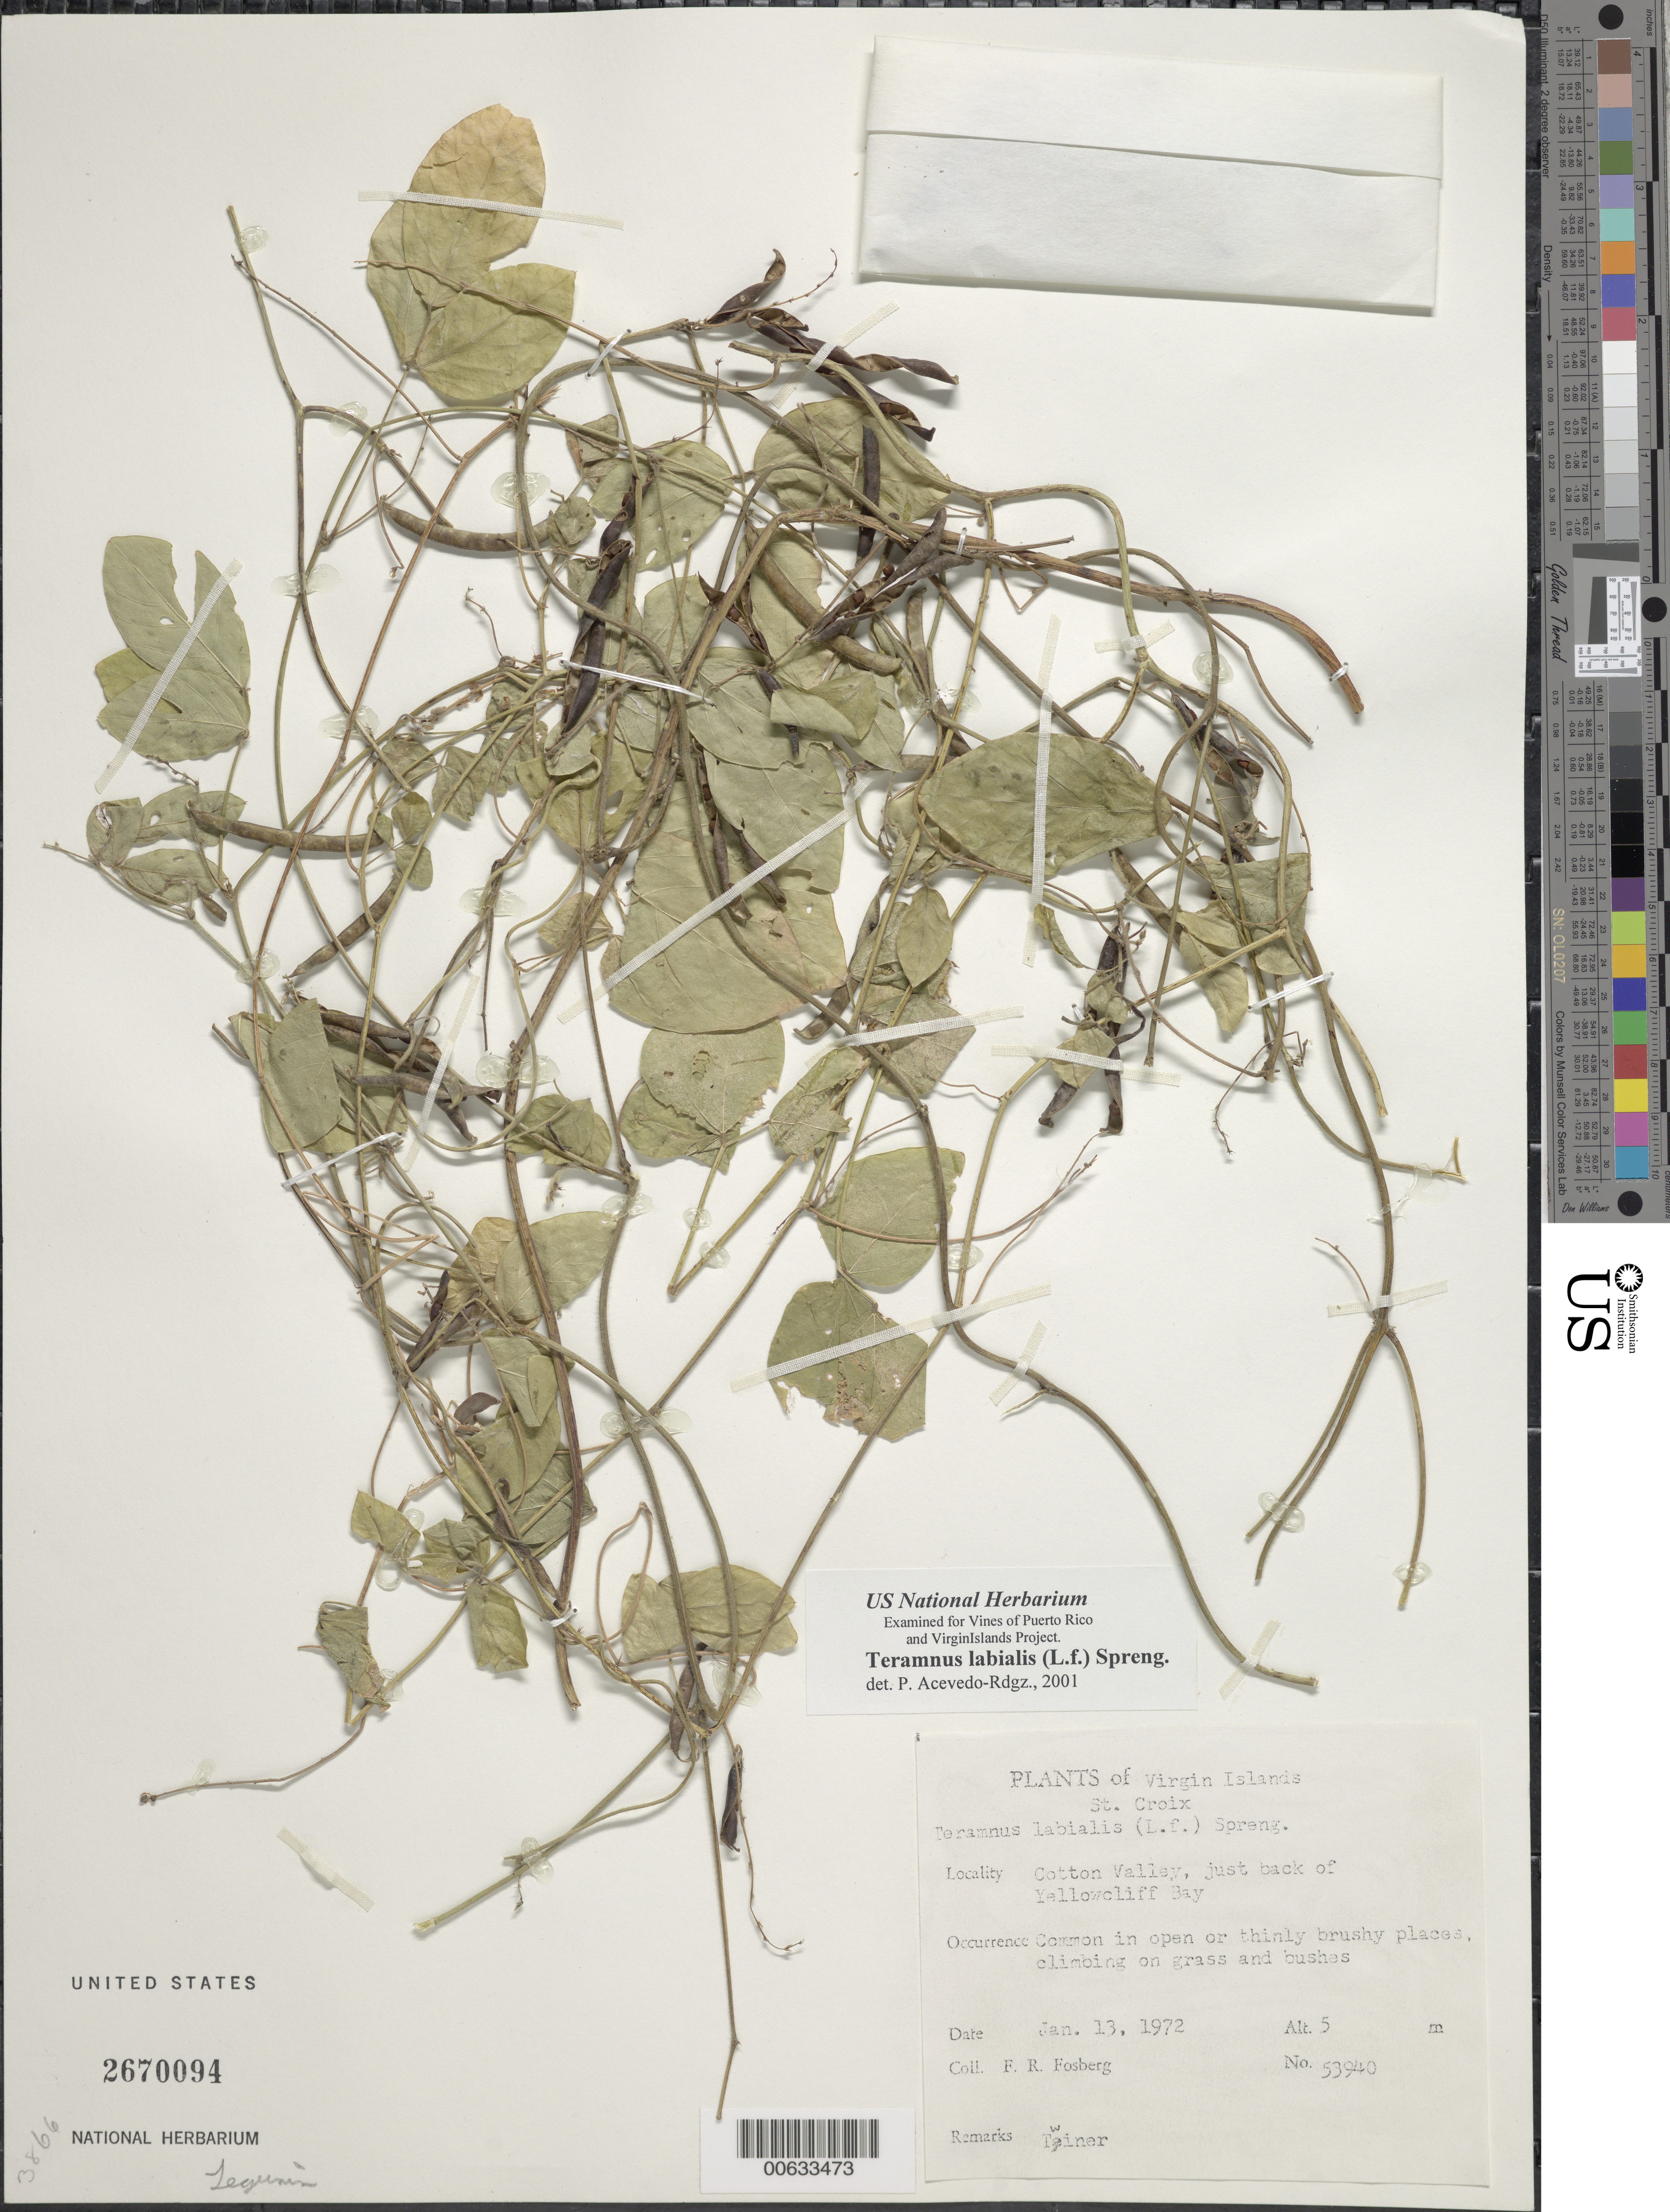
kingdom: Plantae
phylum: Tracheophyta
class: Magnoliopsida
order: Fabales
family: Fabaceae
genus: Teramnus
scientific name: Teramnus labialis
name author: (L. f.) Spreng.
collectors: F. R. Fosberg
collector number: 53940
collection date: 1972-01-13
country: U.S. Virgin Islands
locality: Virgin Islands, St. Croix, Cotton Valley, just back of Yellowcliff Bay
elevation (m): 5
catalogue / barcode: US 2670094